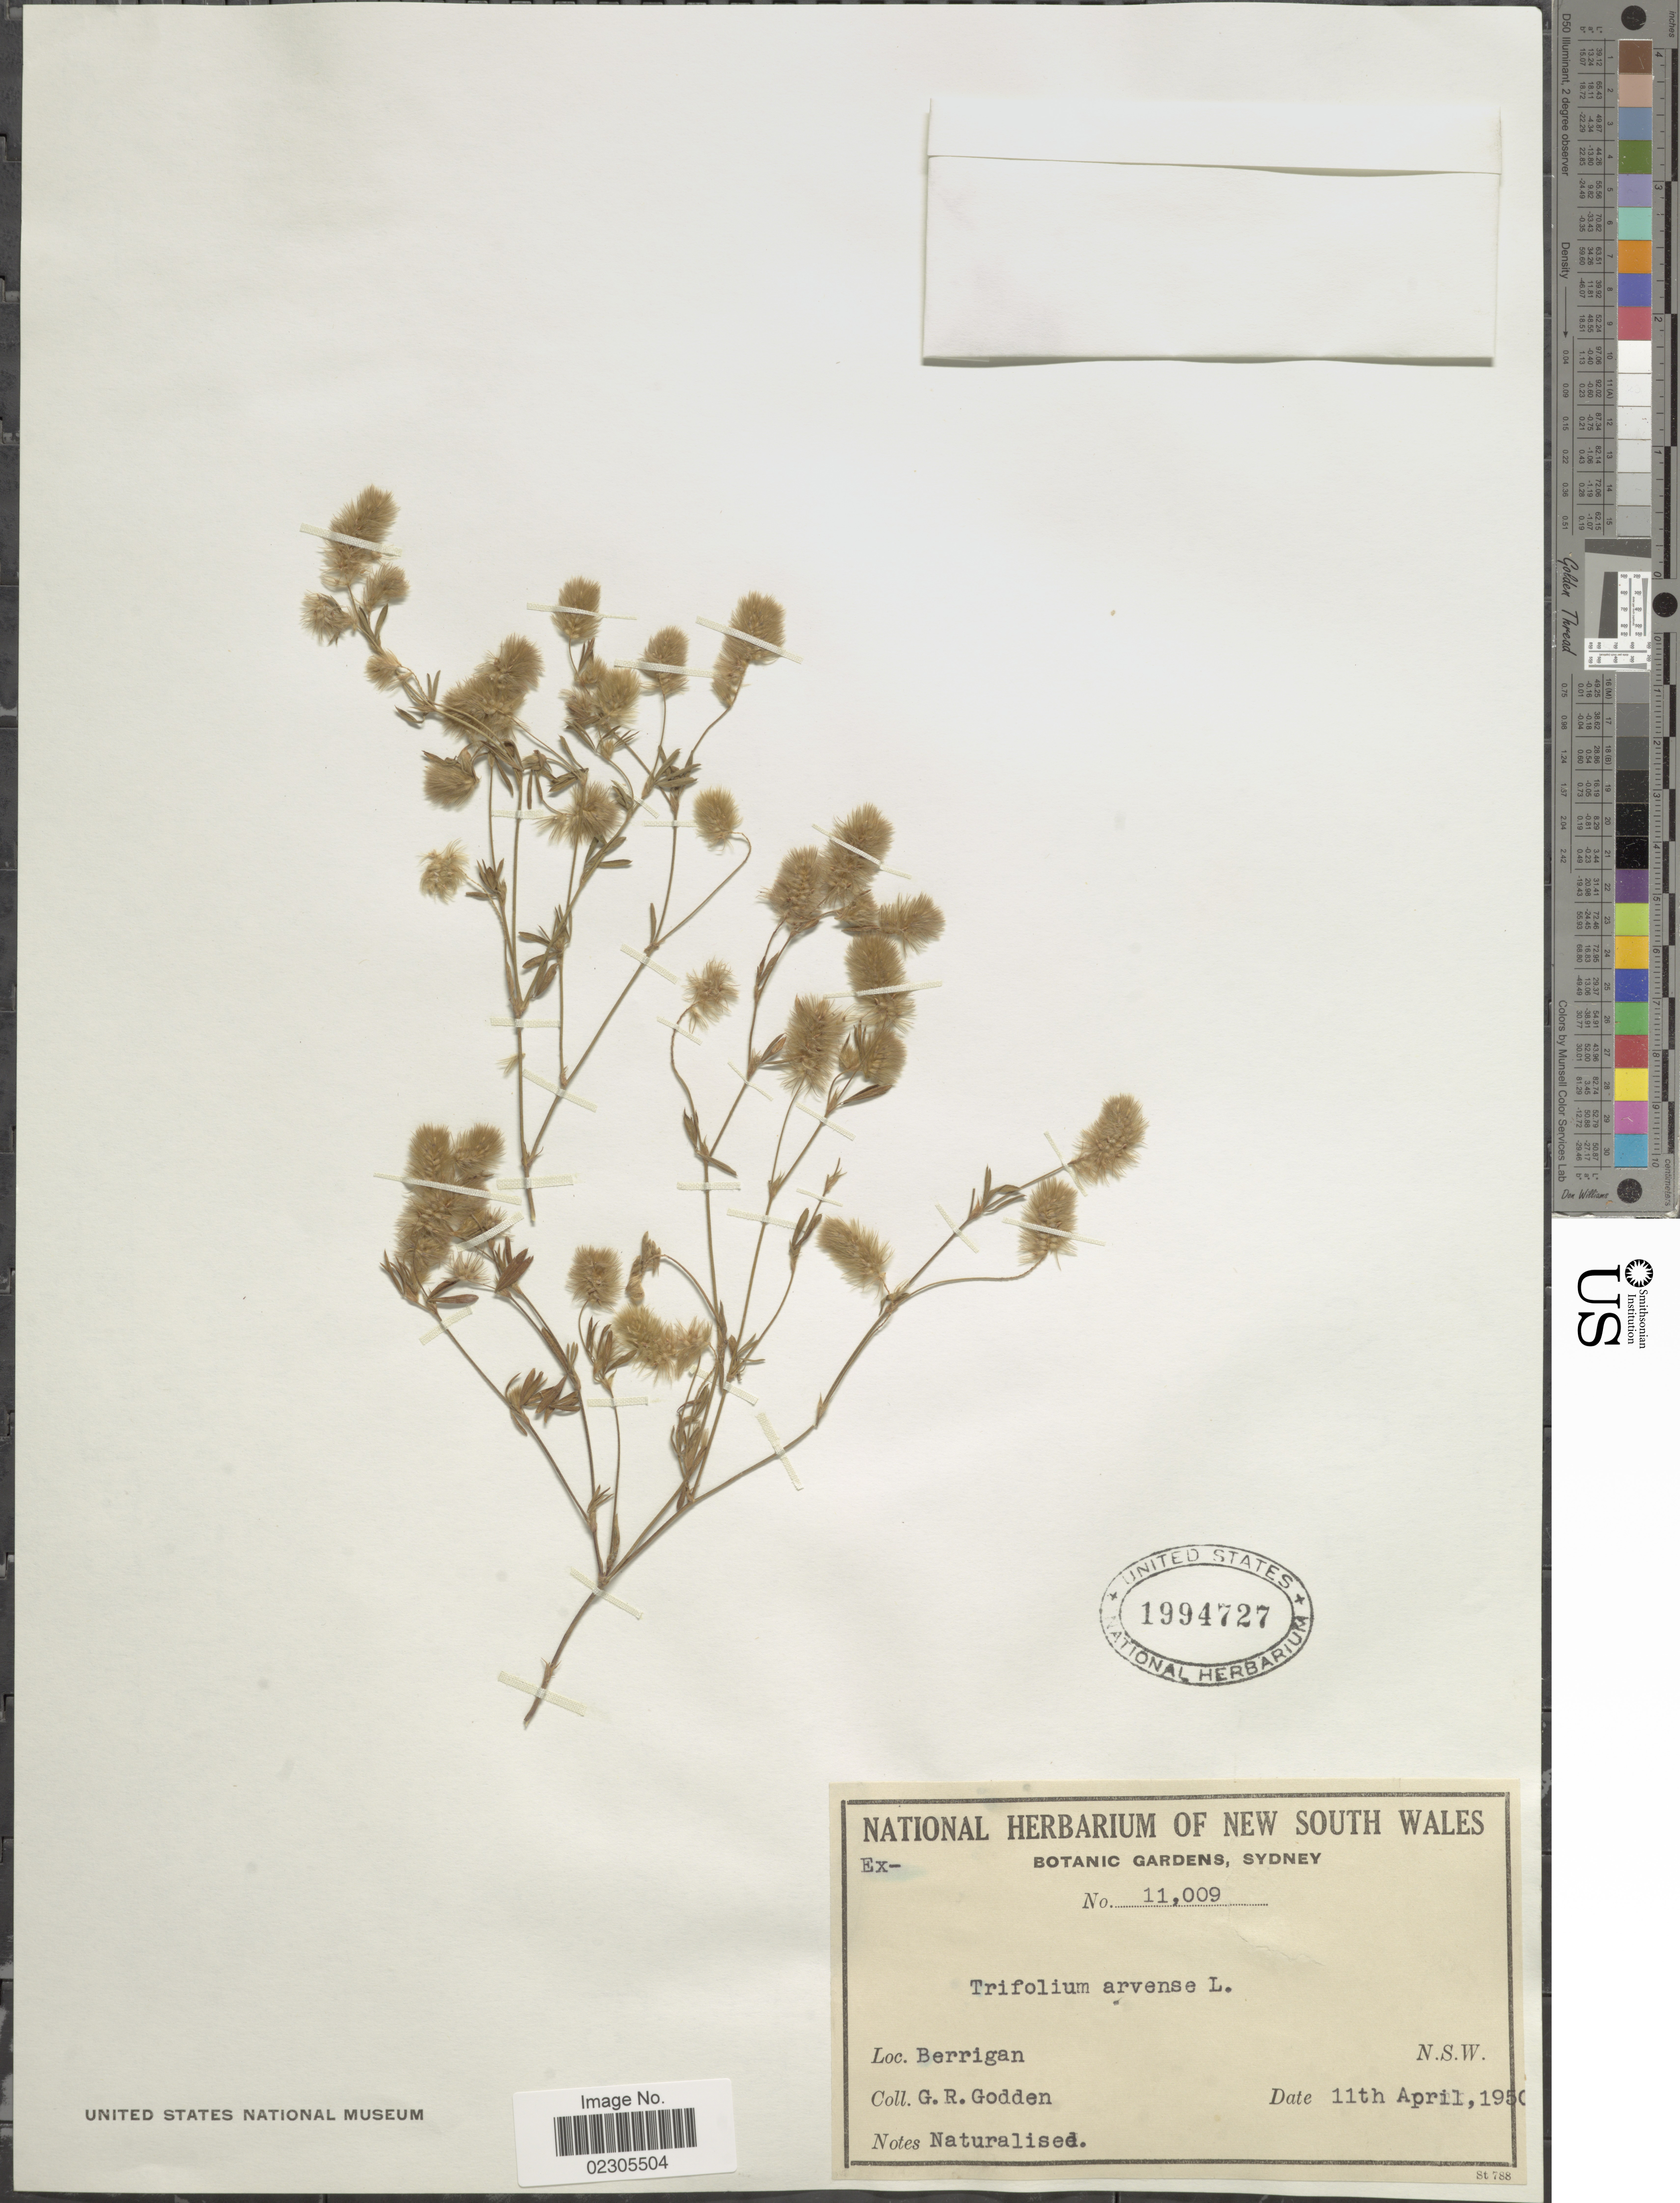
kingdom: Plantae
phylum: Tracheophyta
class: Magnoliopsida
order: Fabales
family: Fabaceae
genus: Trifolium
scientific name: Trifolium arvense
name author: L.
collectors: G. Godden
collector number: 11009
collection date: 1950-04-11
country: Australia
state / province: New South Wales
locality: Berrigan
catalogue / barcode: US 1994727